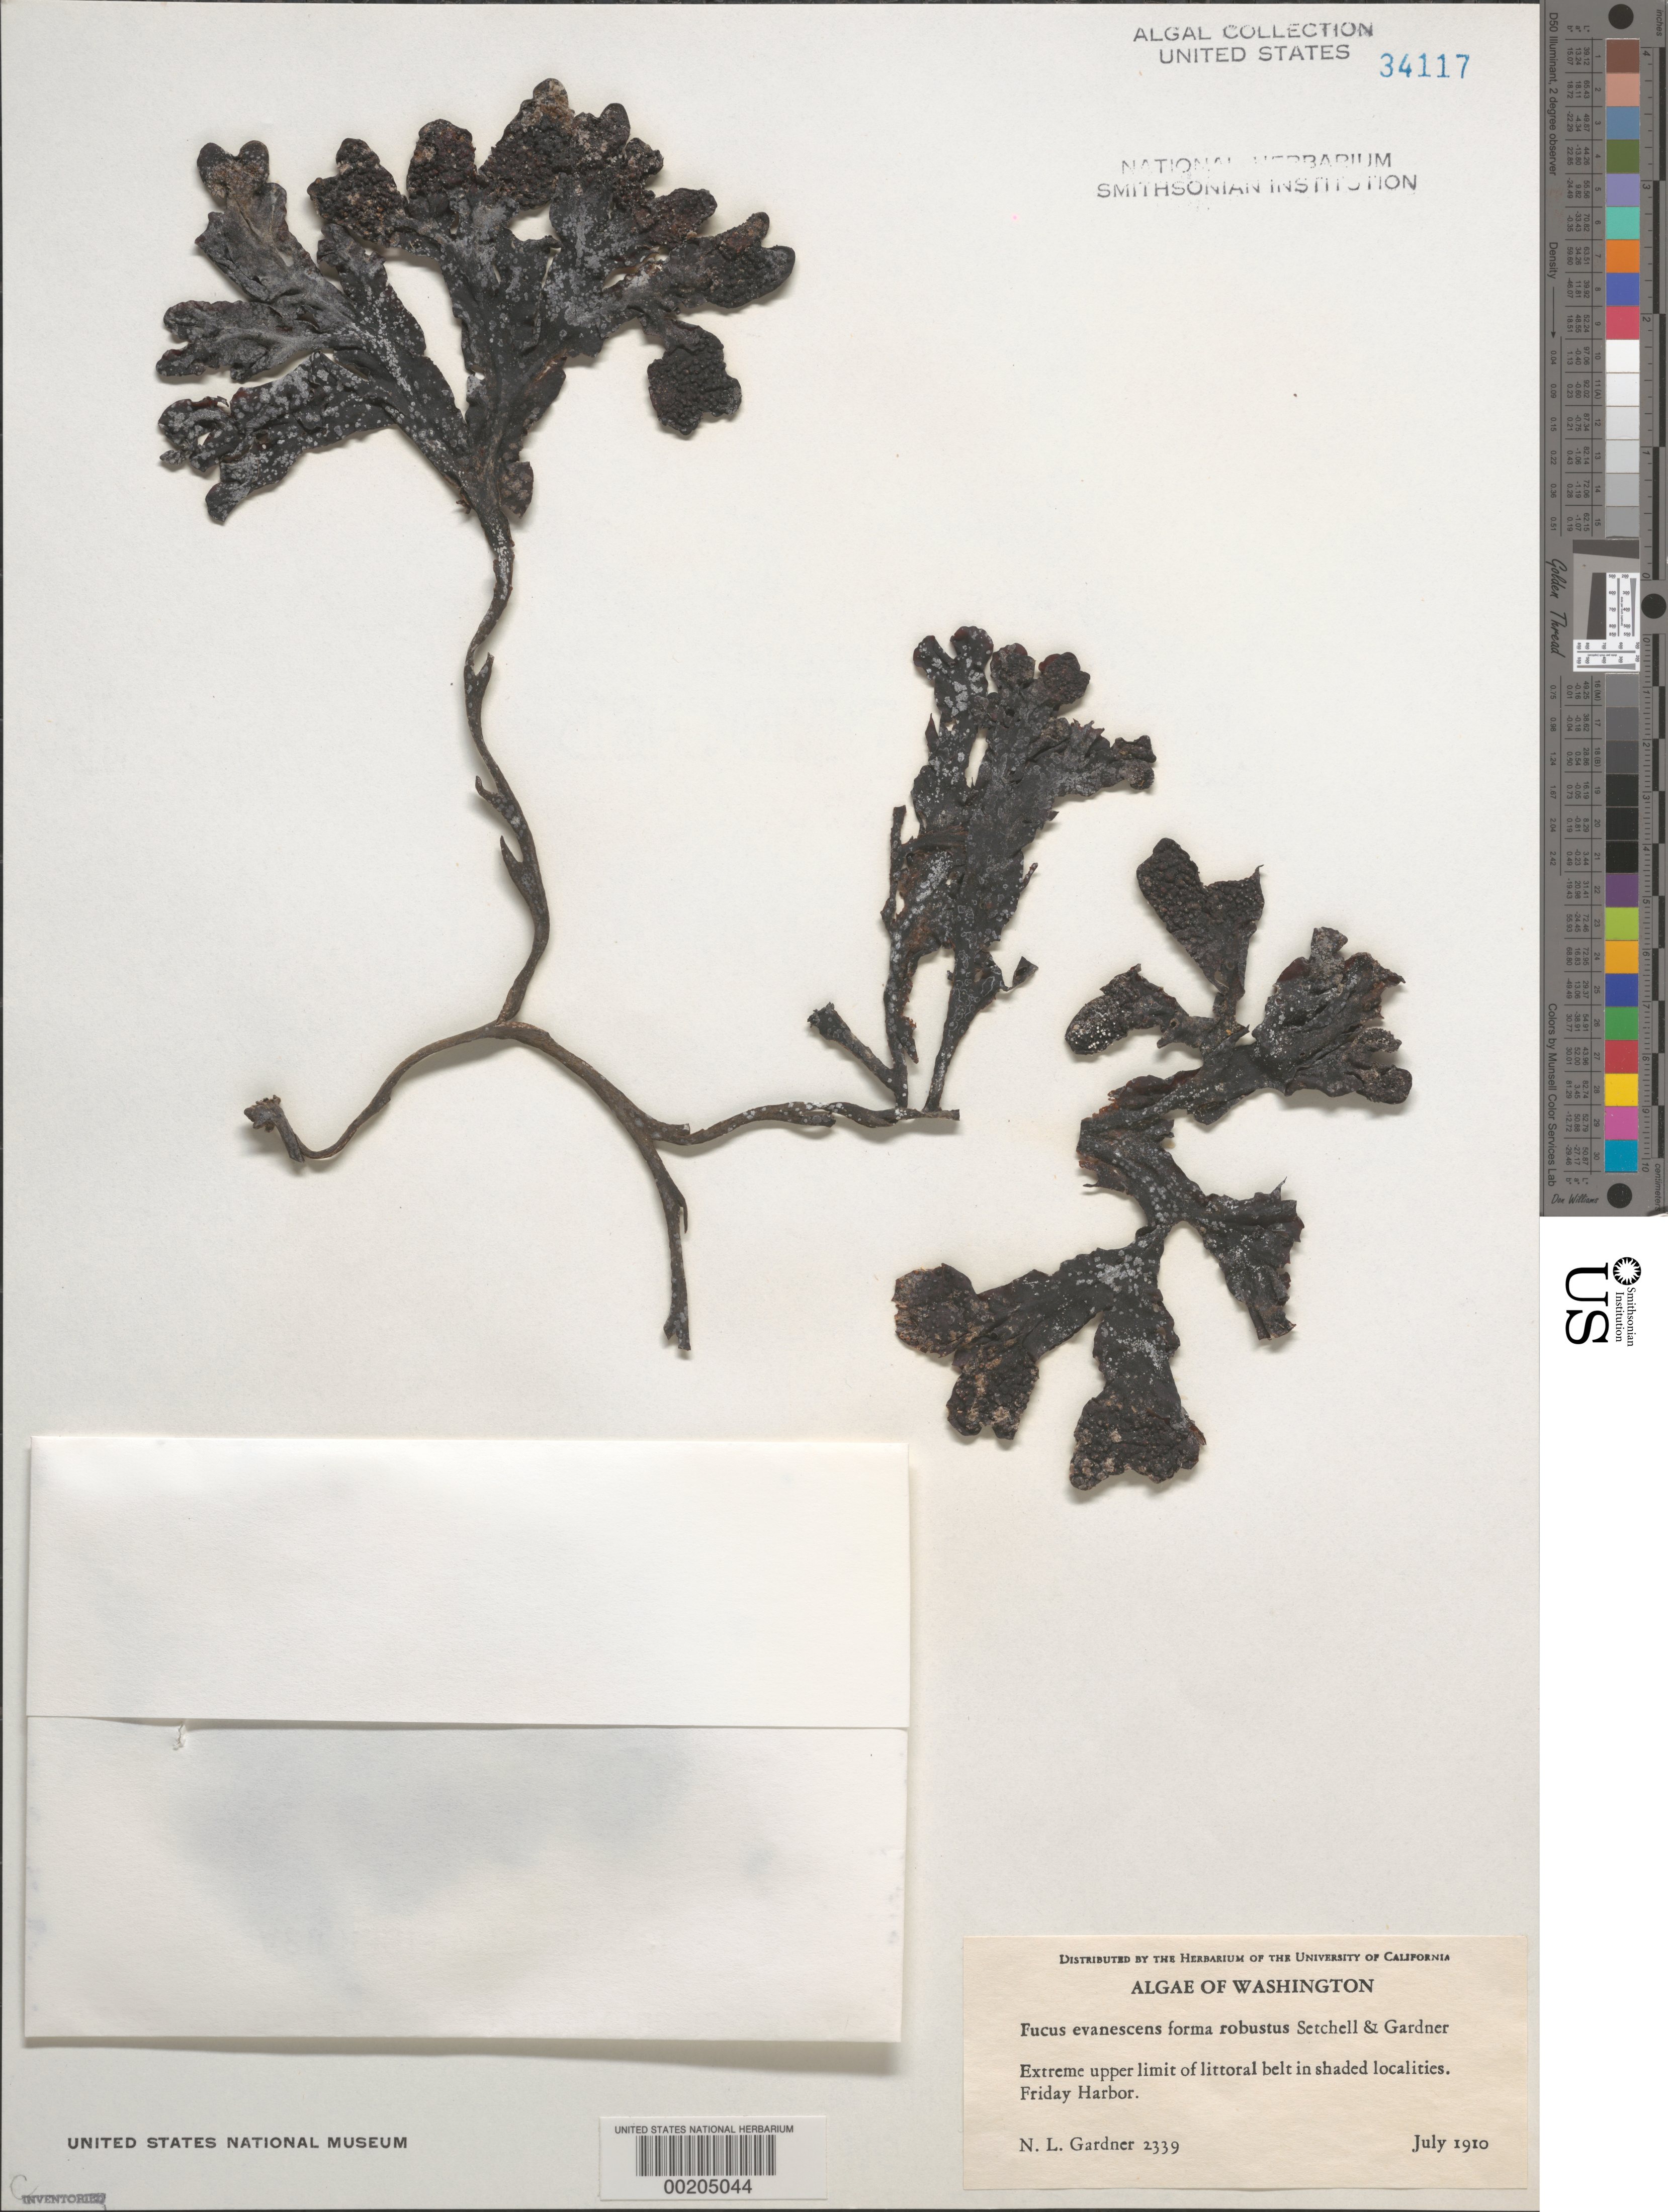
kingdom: Chromista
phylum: Ochrophyta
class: Phaeophyceae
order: Fucales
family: Fucaceae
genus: Fucus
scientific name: Fucus distichus subsp. evanescens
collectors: N. Gardner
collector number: NLG 2339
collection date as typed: Jul 1910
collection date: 1910-07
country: United States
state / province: Washington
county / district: San Juan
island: San Juan Island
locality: Friday Harbor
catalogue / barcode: US 34117